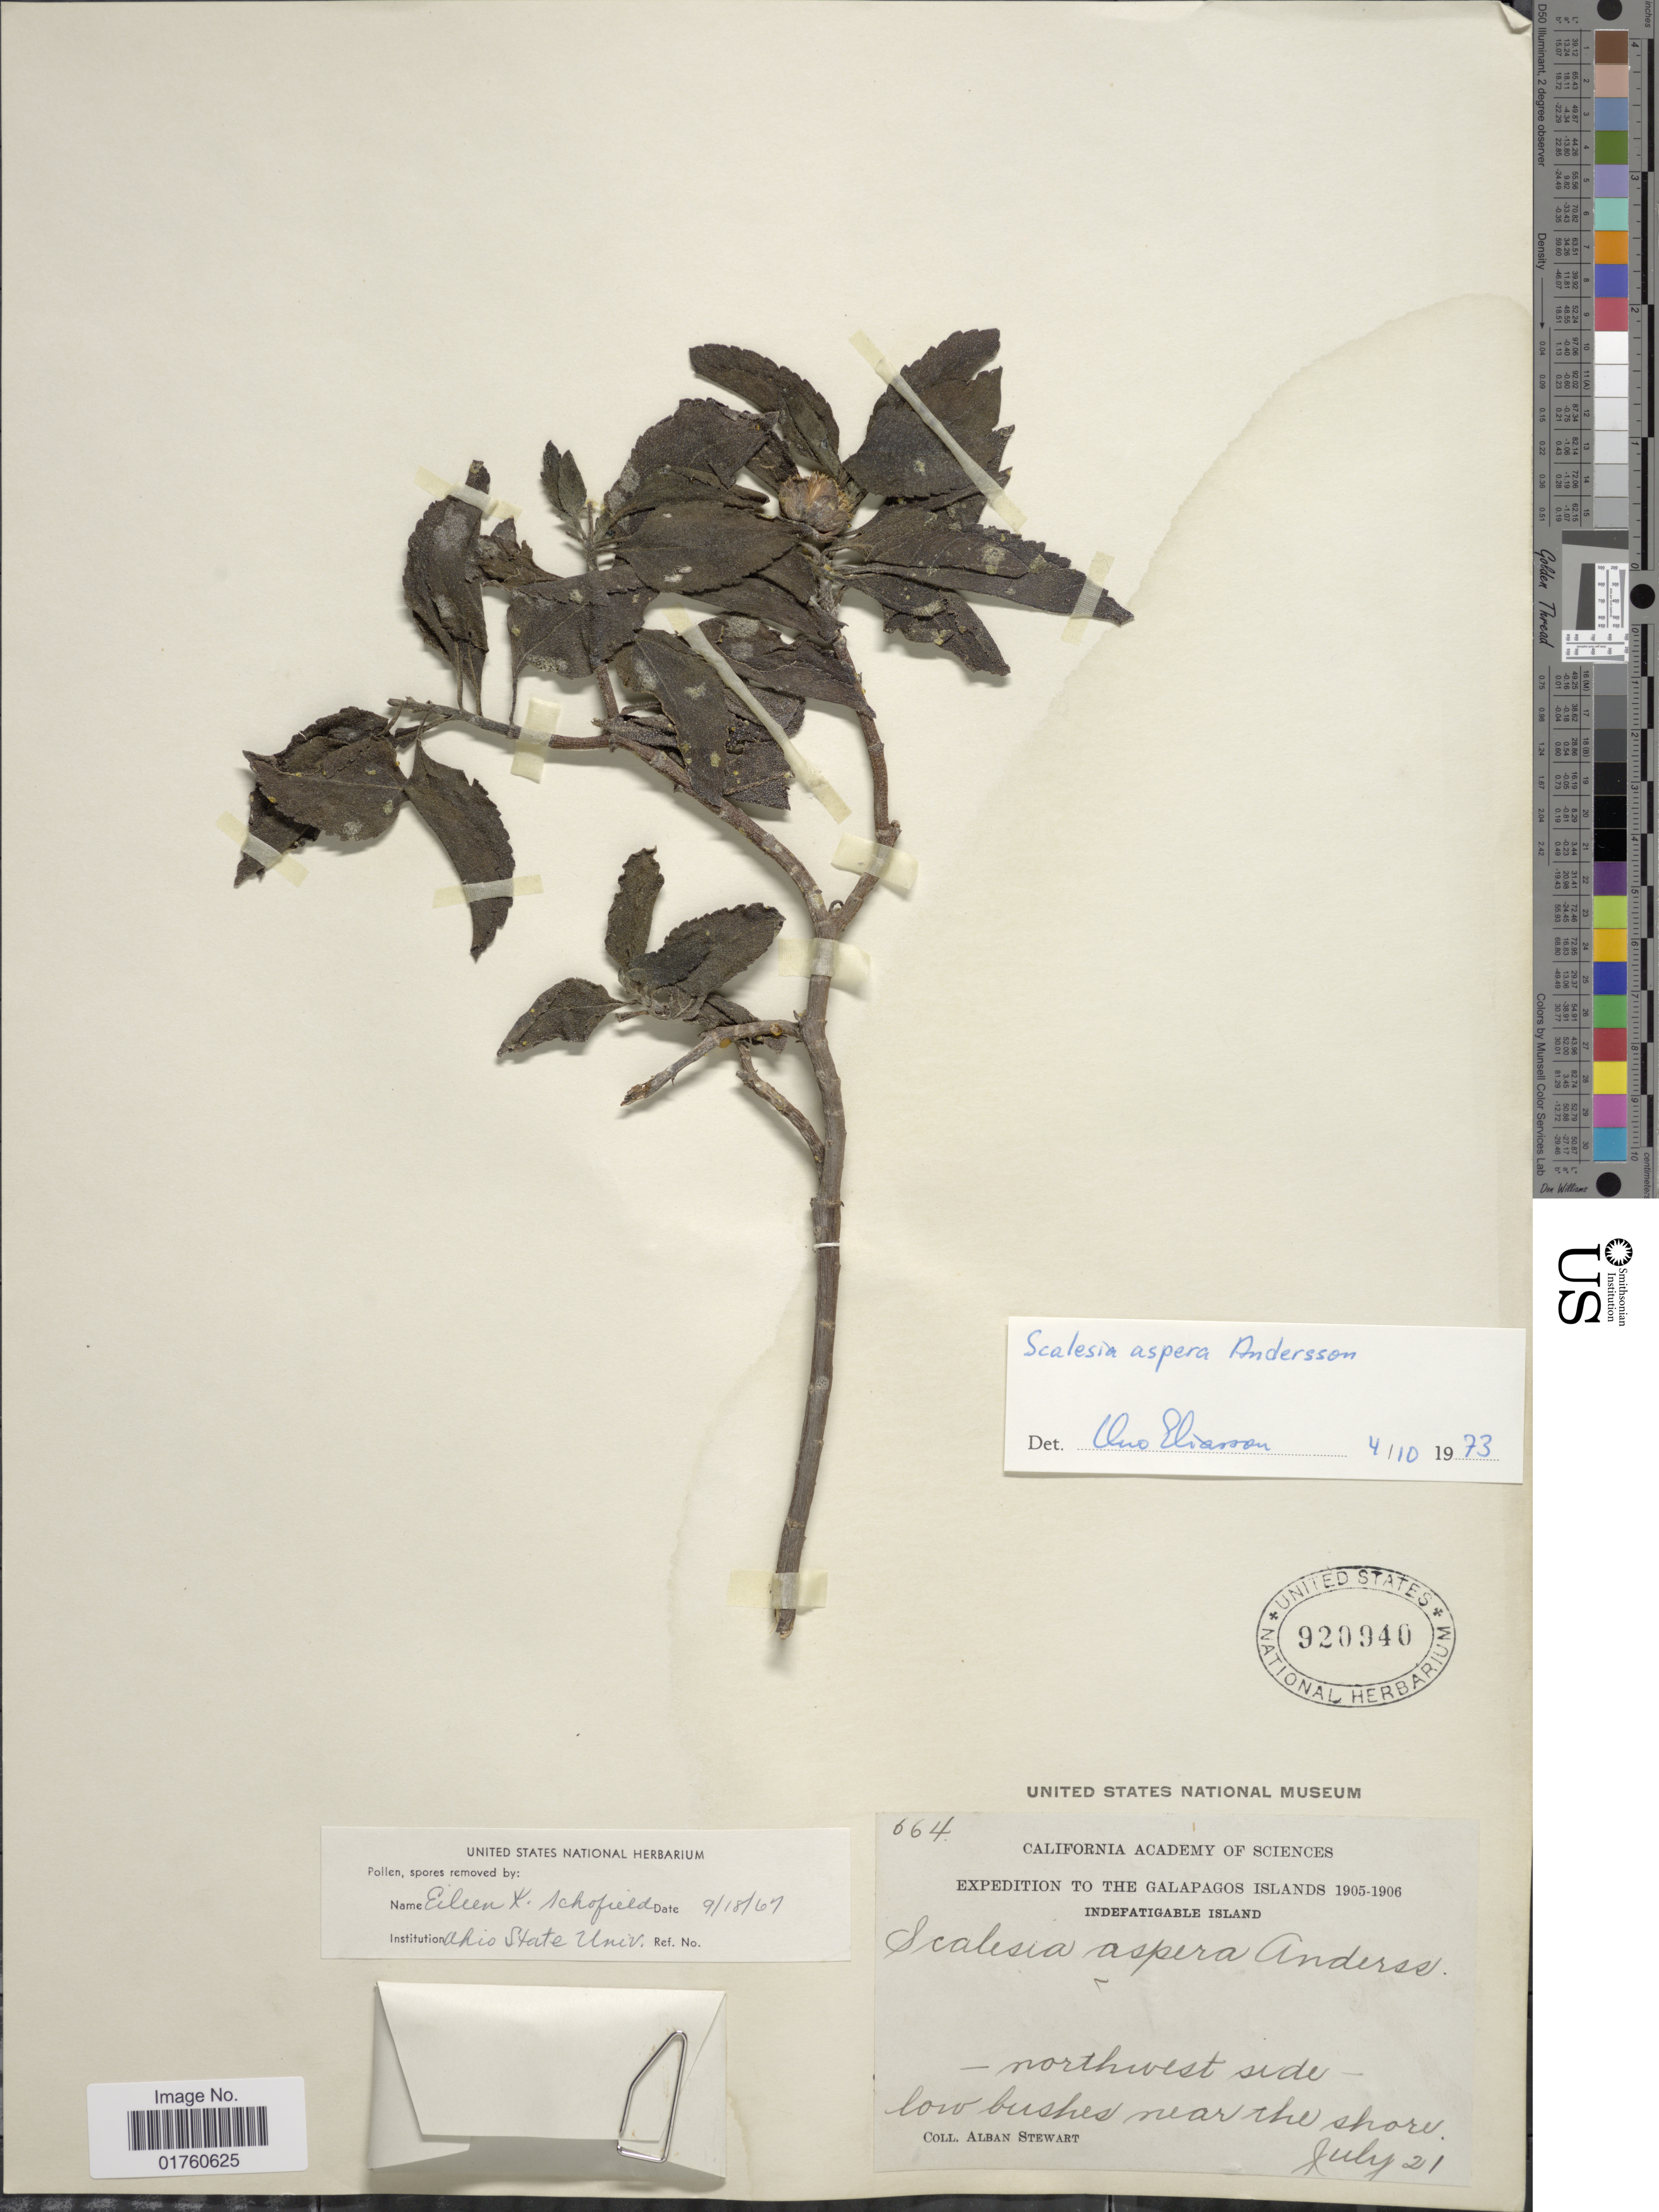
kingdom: Plantae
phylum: Tracheophyta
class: Magnoliopsida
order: Asterales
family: Asteraceae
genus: Scalesia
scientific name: Scalesia aspera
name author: Andersson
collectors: A. Stewart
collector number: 664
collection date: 1905-07-21/1906-07-21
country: Ecuador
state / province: Colón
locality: The Galapagos Islands, Indefatigable Island, northwest side, low bushes near the shore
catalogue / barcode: US 920940